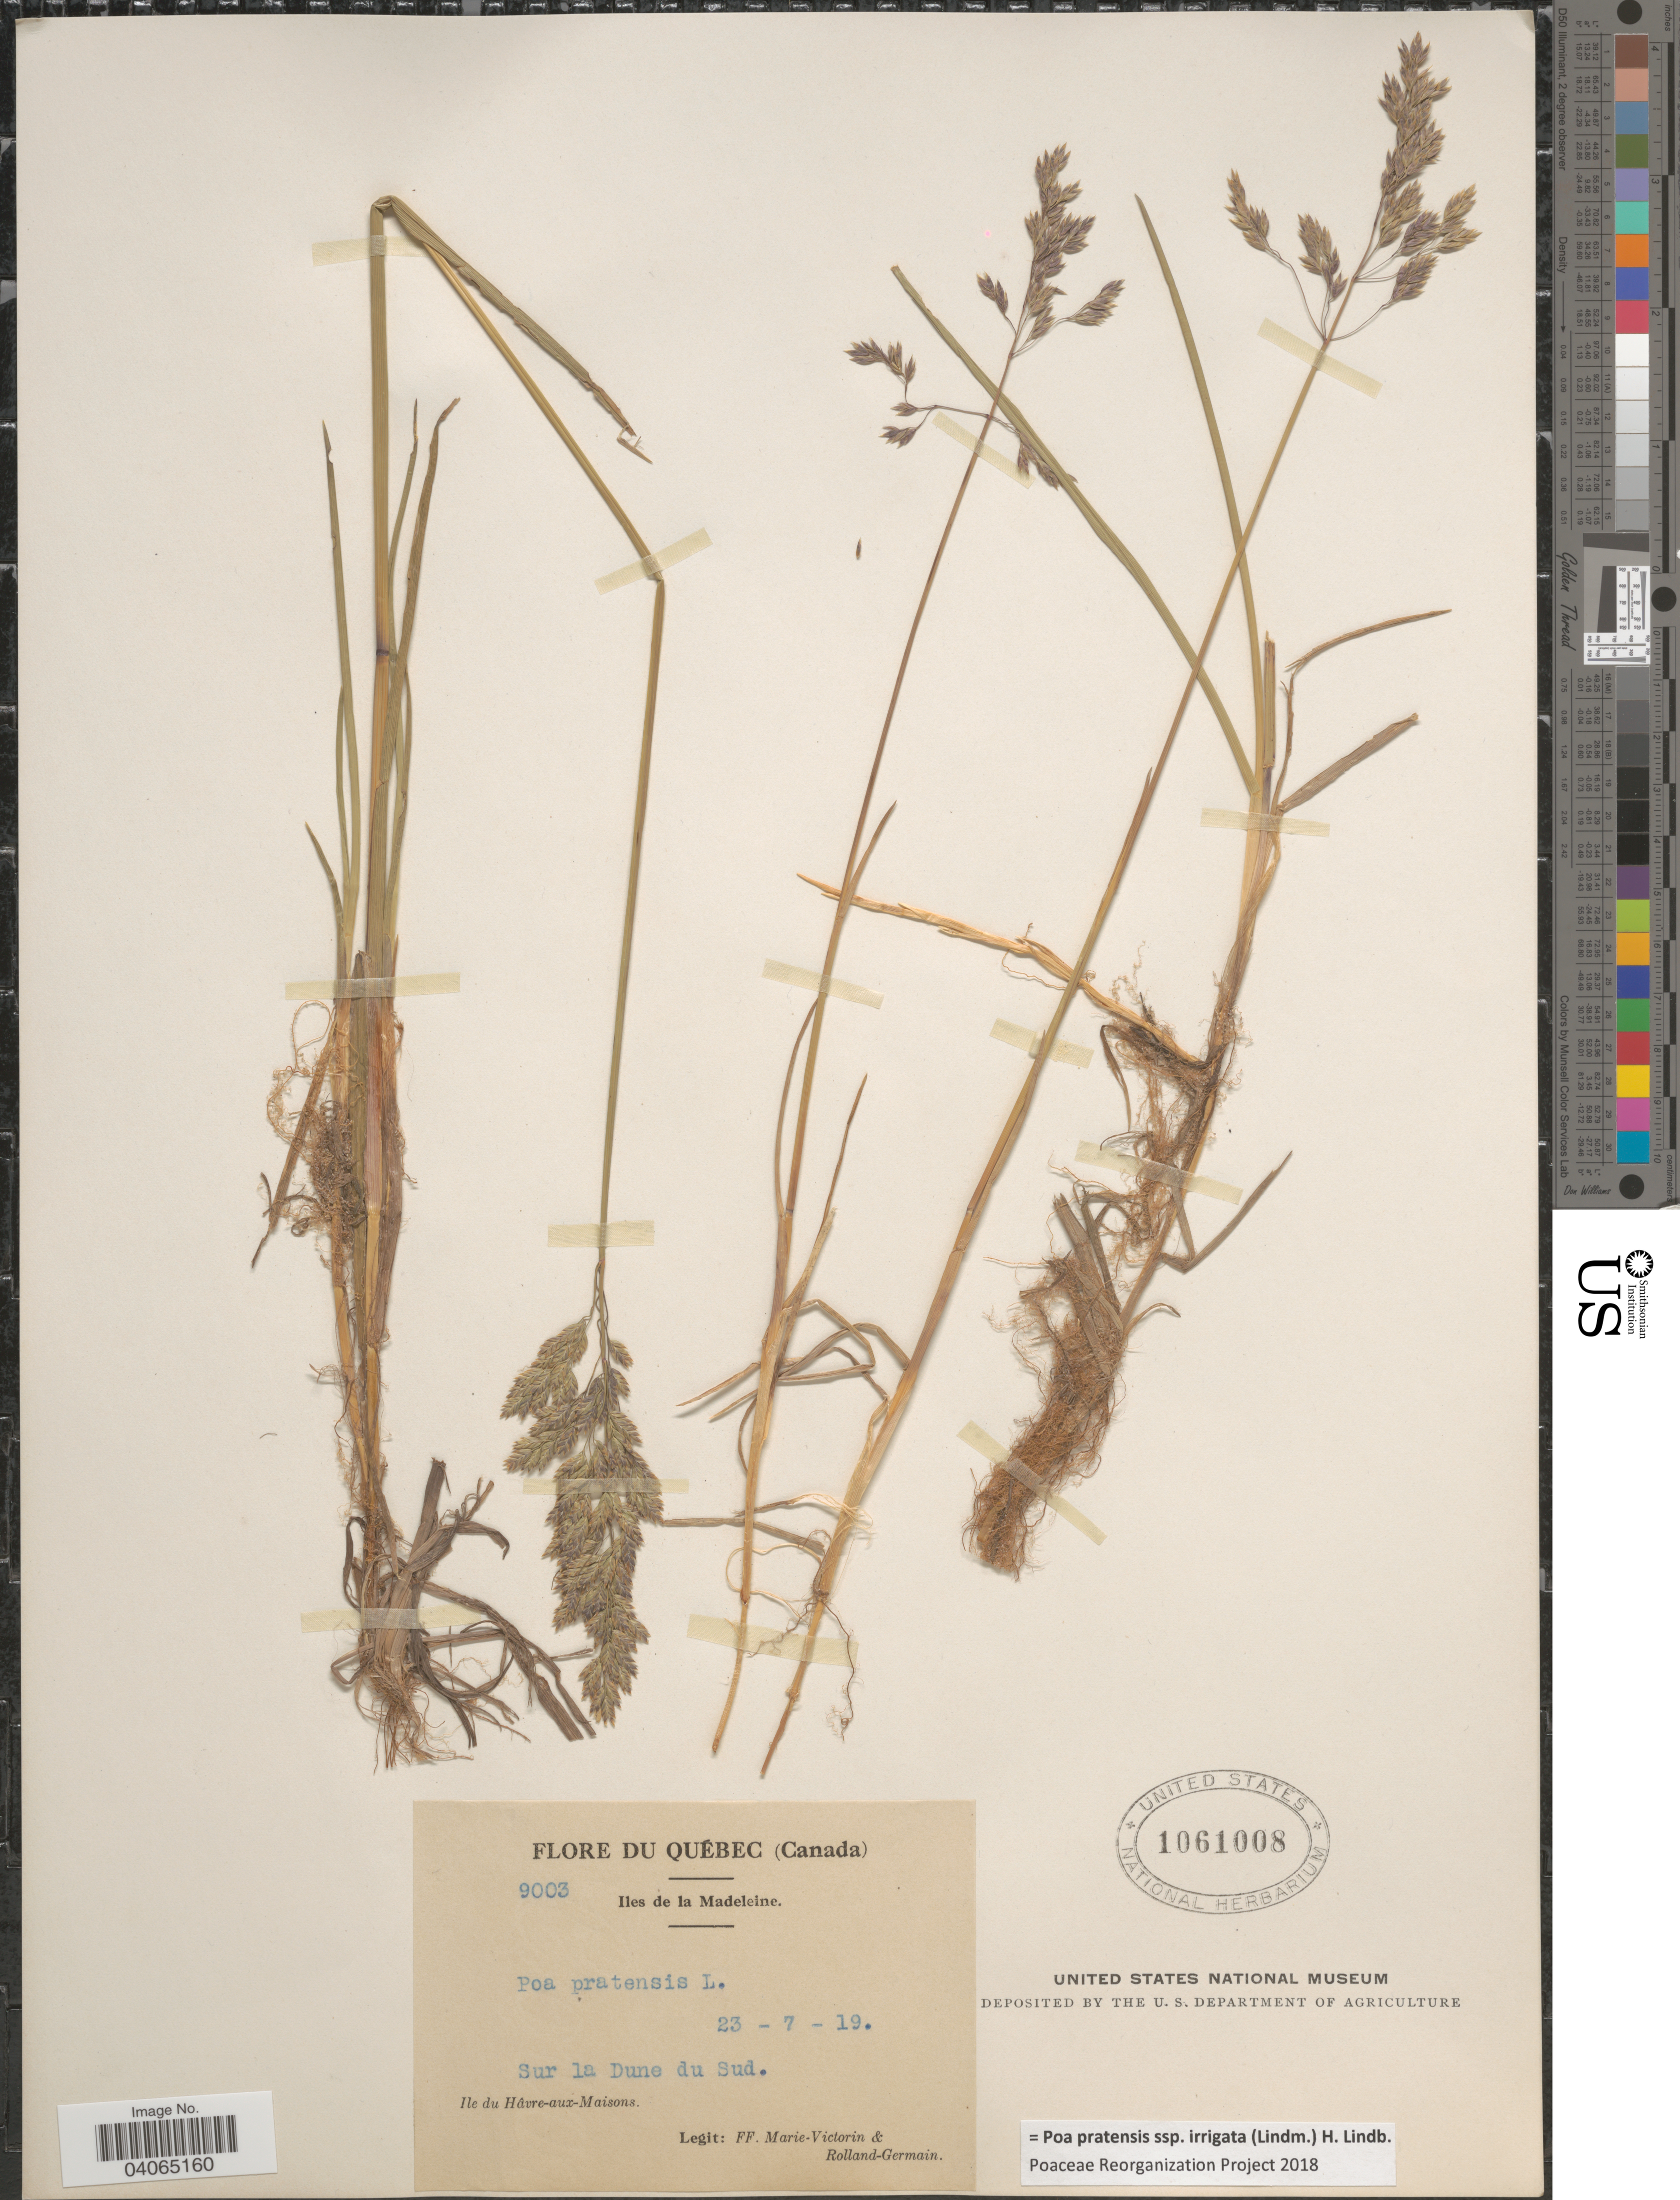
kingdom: Plantae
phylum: Tracheophyta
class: Liliopsida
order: Poales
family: Poaceae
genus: Poa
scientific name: Poa pratensis subsp. irrigata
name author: (Lindm.) H. Lindb.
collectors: F. Marie-Victorin & Rolland-Germain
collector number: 9003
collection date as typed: Transcribed d/m/y: 23/7/19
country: Canada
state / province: Quebec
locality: Iles de la Madeleine. Sur la Dune du Sud. Ile du Hâvre-aux-Maisons.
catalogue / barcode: US 1061008